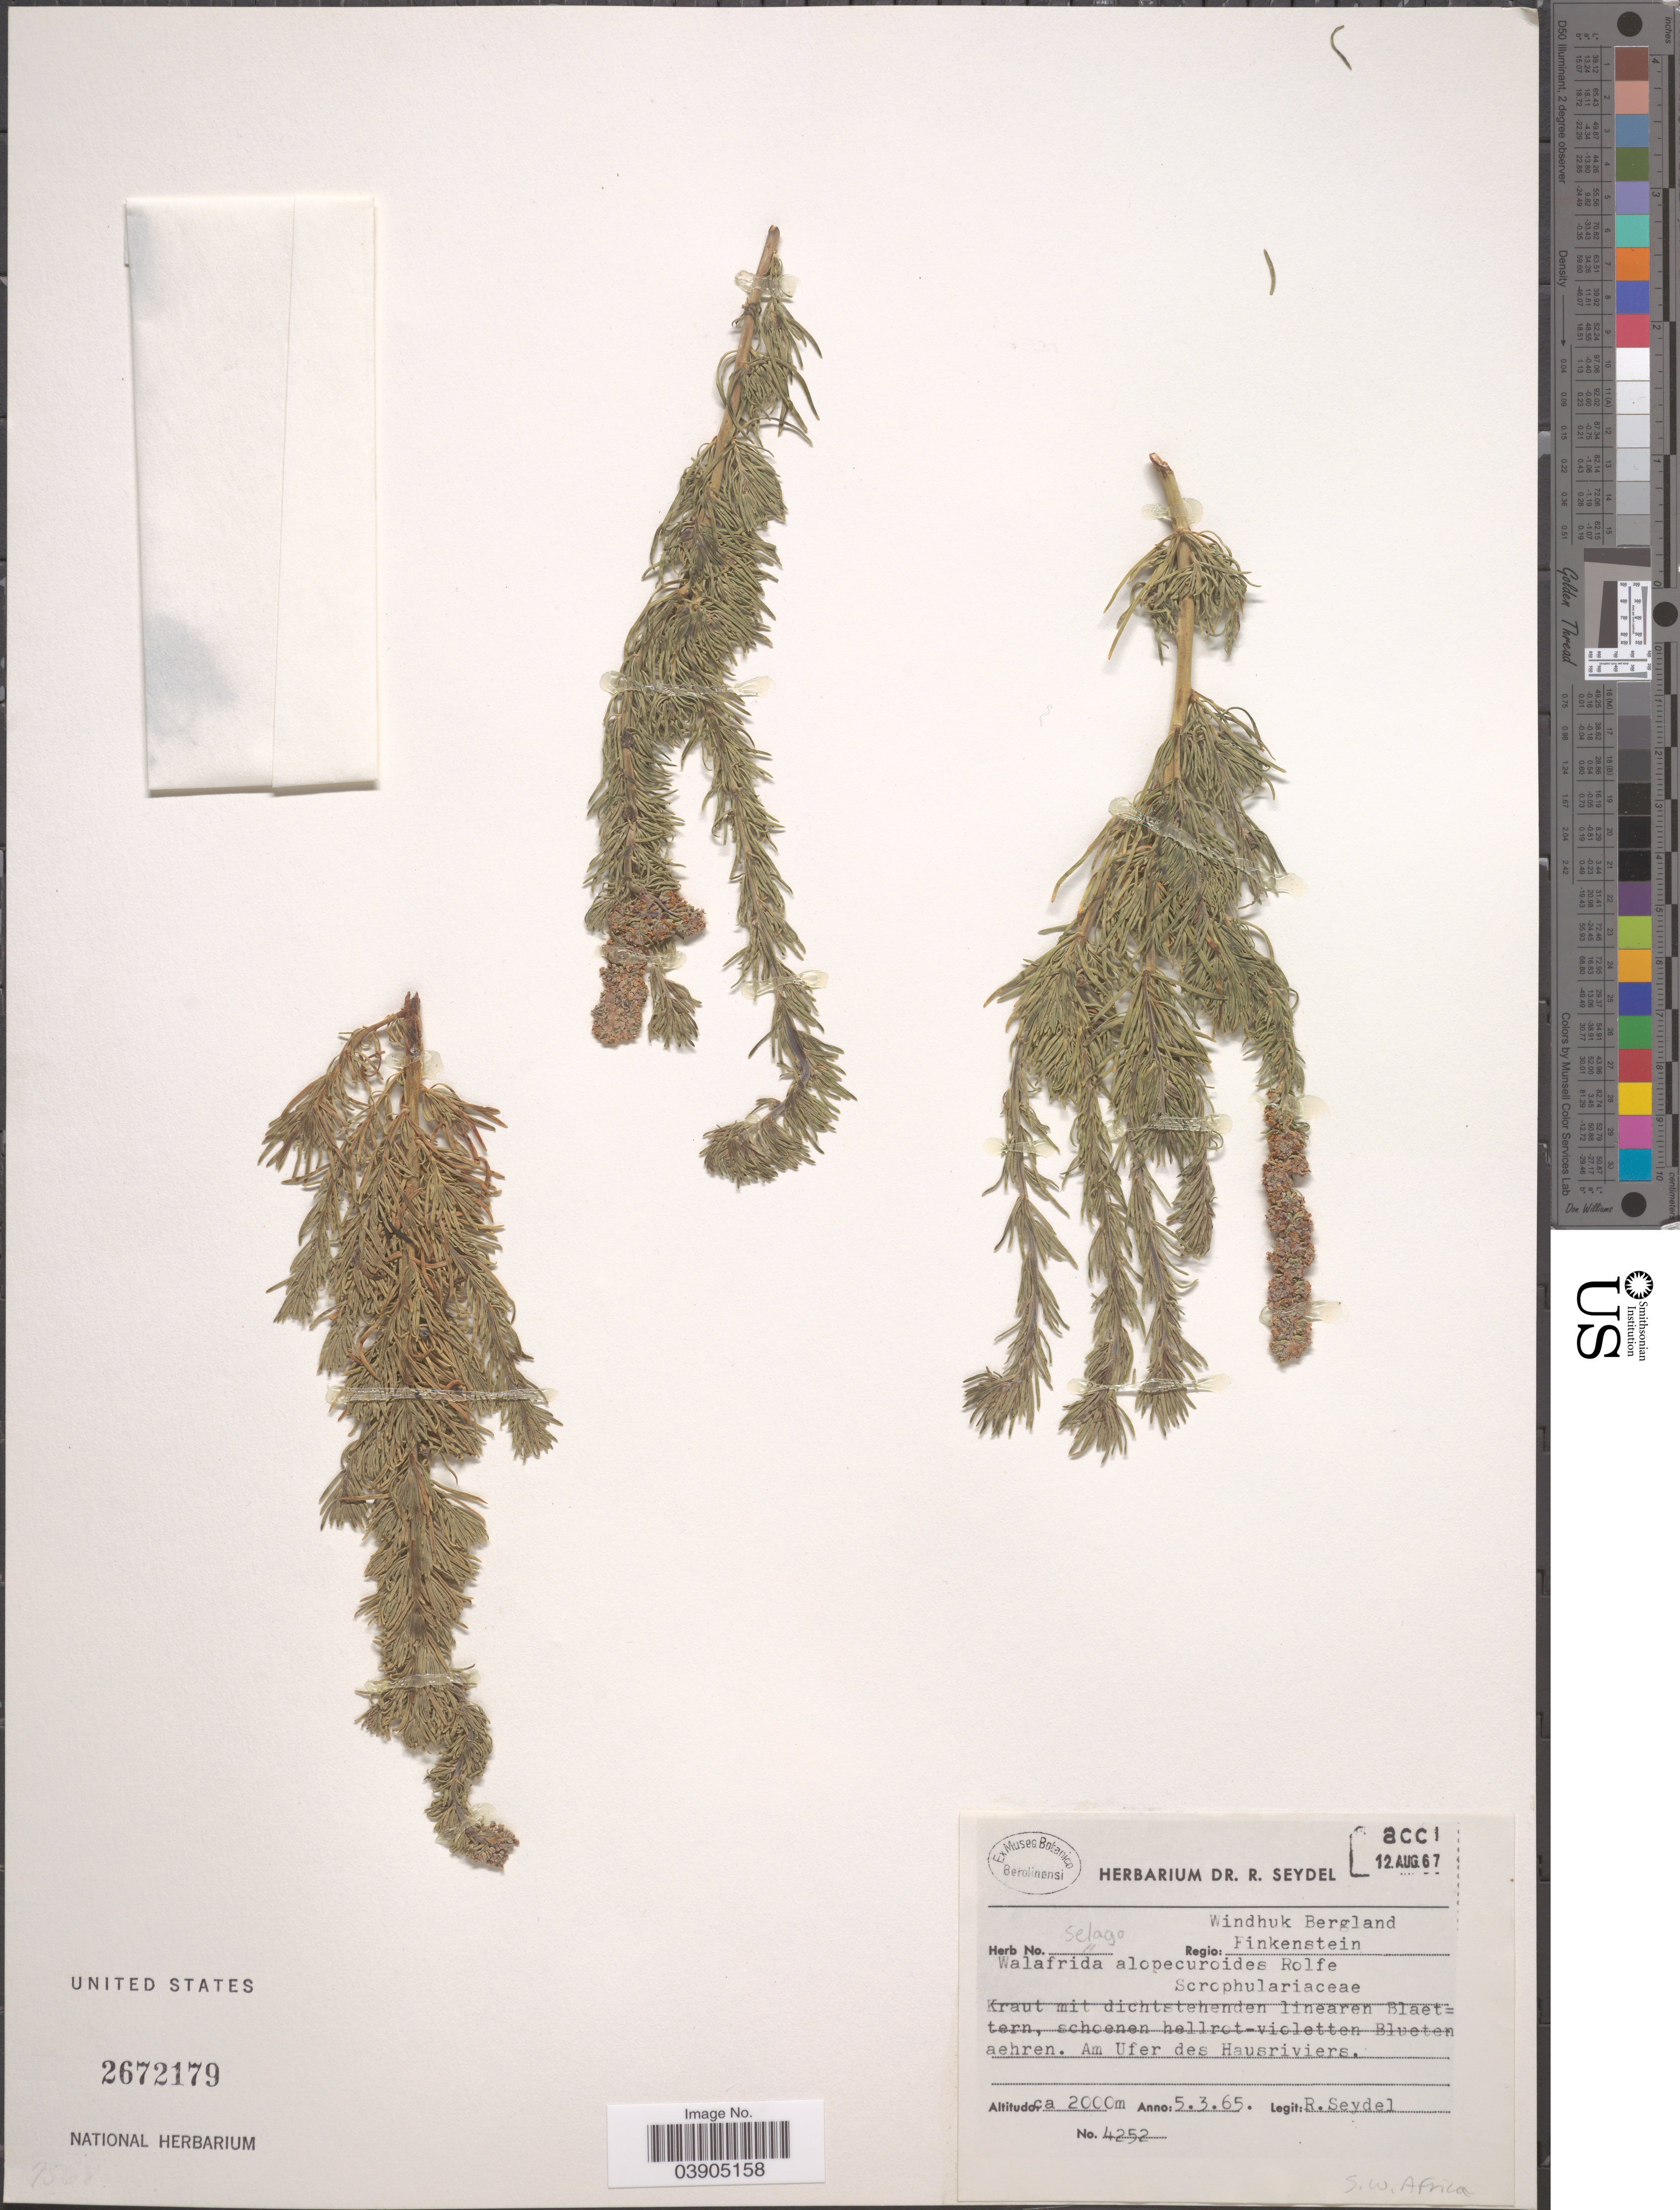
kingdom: Plantae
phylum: Tracheophyta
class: Magnoliopsida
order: Lamiales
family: Scrophulariaceae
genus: Selago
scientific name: Selago alopecuroides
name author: Rolfe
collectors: R. Seydel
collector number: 4252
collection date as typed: Transcribed d/m/y: 5/3/65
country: Namibia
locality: Regio: Windhuk Bergland Finkenstein. Am Ufer des Hausriviers. S.W. Africa.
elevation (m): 2000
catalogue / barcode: US 2672179